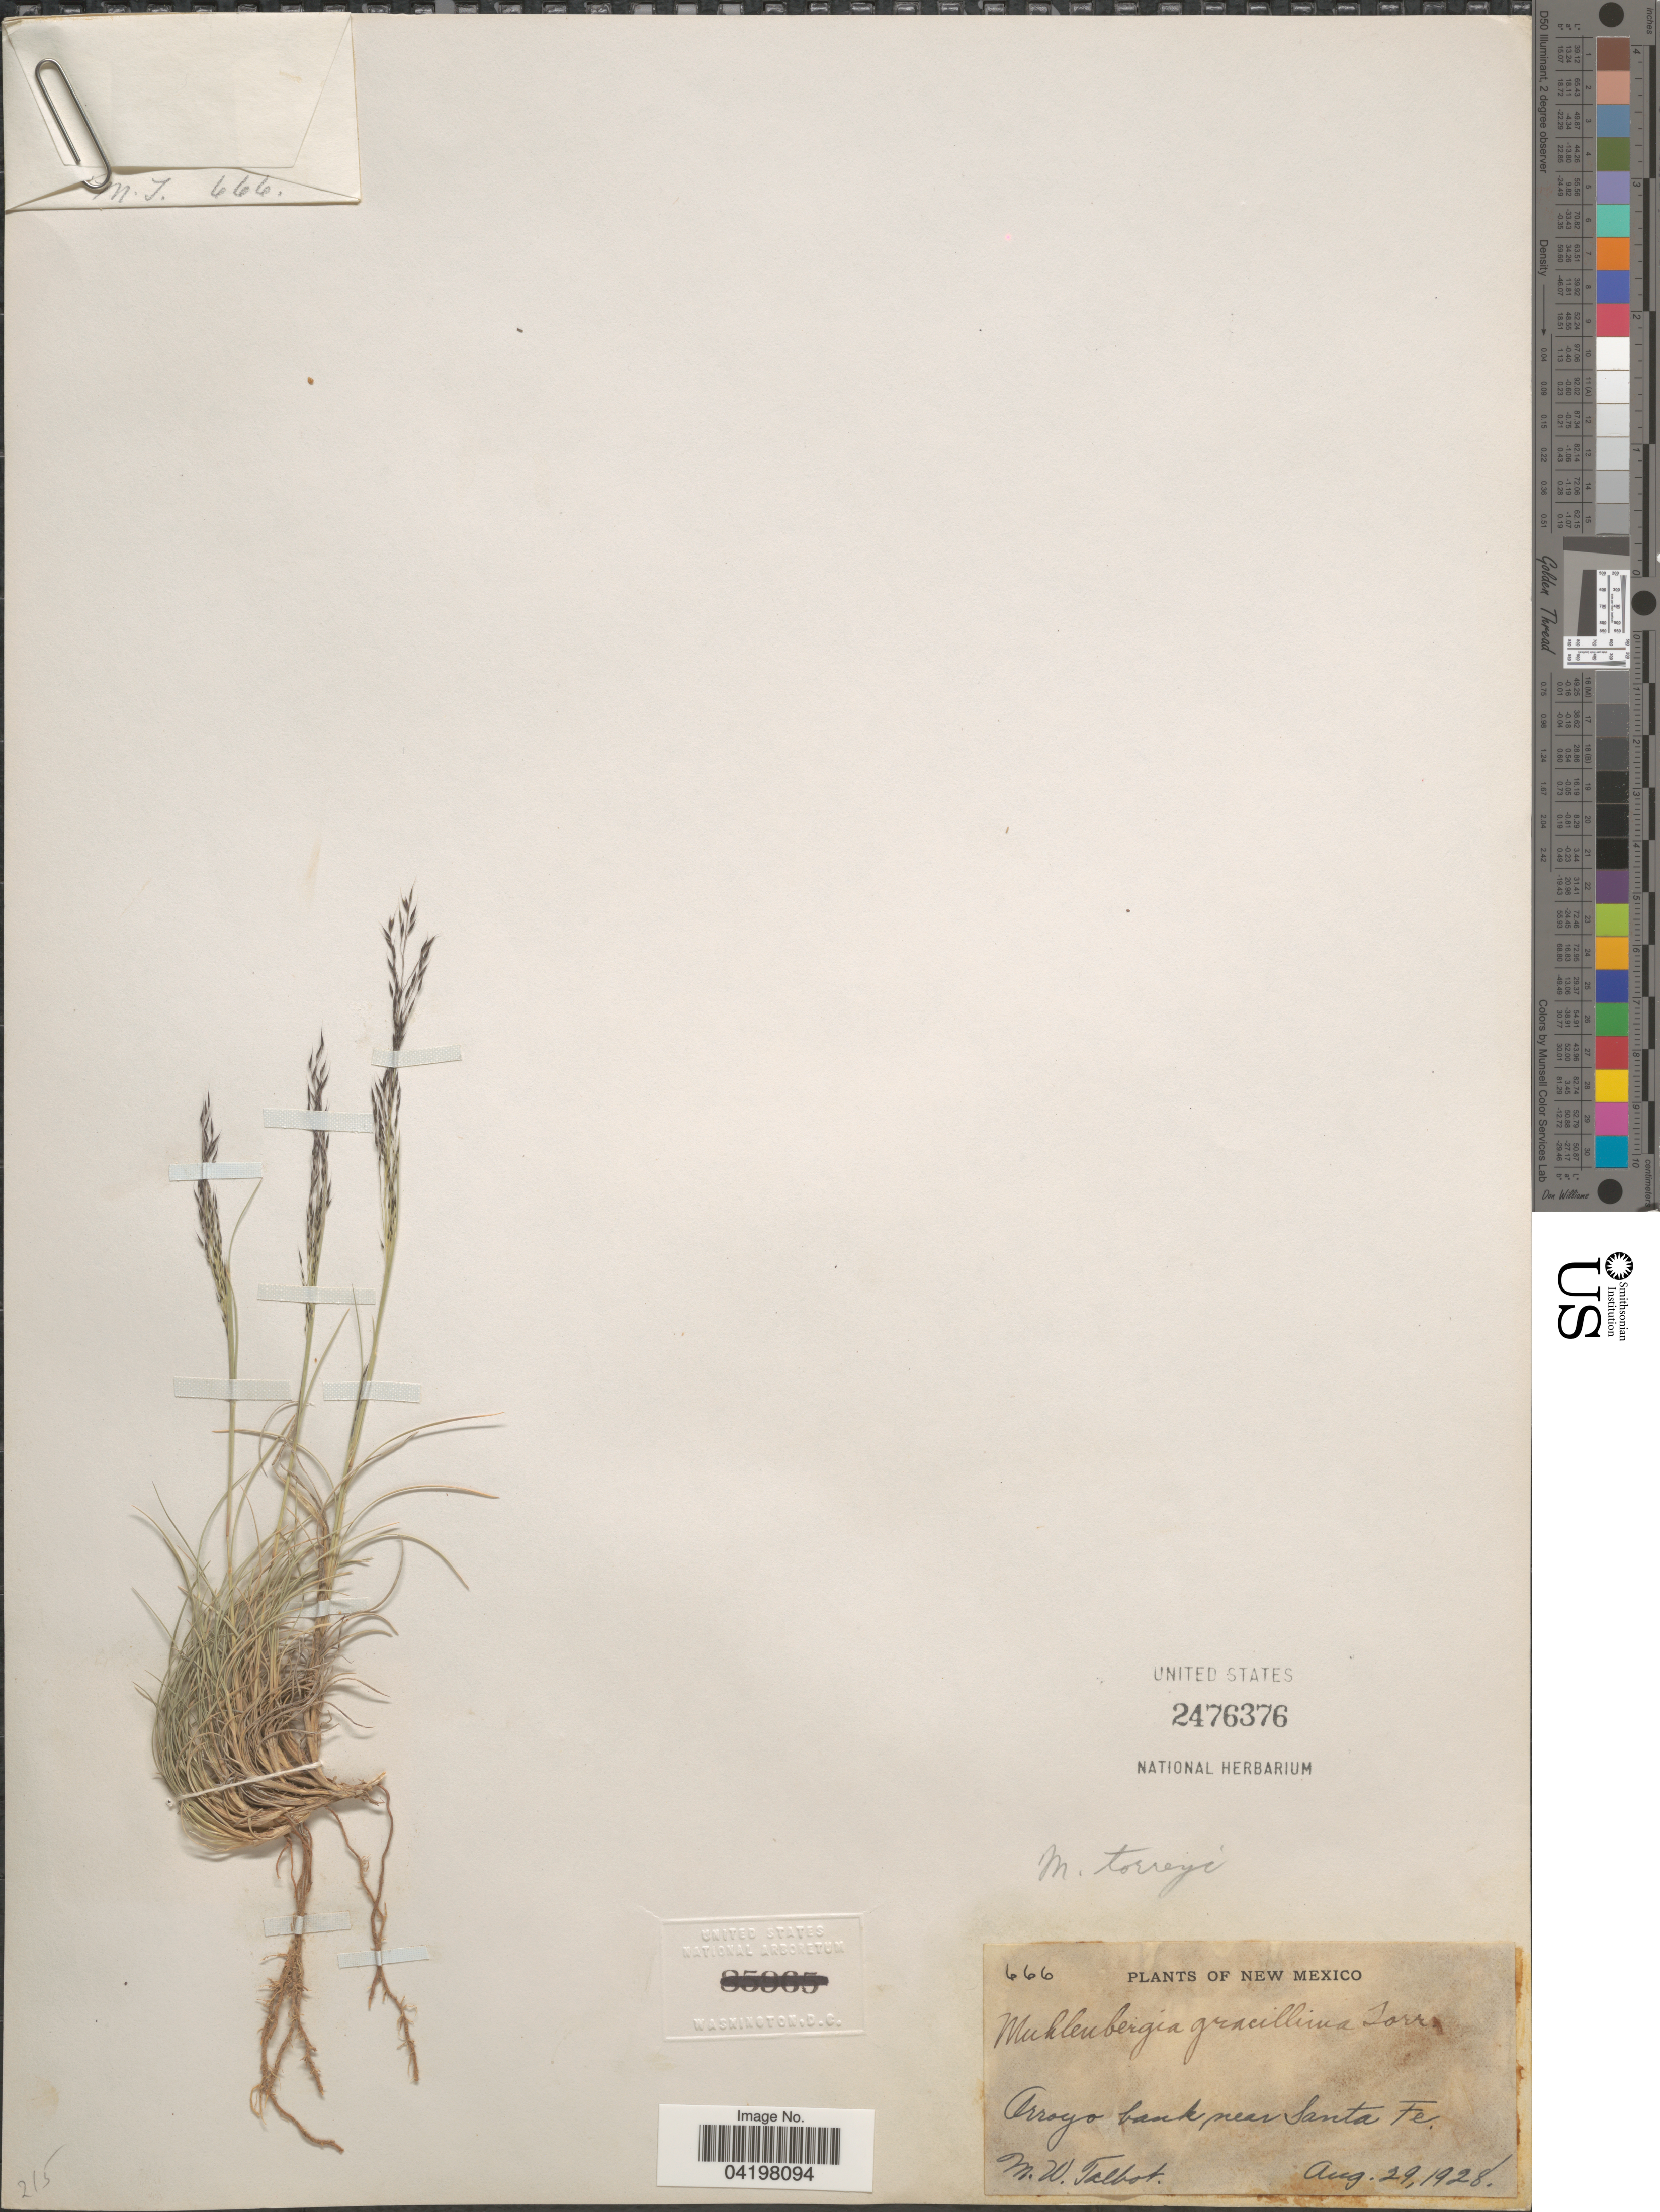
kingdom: Plantae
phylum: Tracheophyta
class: Liliopsida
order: Poales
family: Poaceae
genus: Muhlenbergia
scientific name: Muhlenbergia torreyi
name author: (Kunth) Hitchc. ex Bush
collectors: M. Talbot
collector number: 666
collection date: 1928-08-29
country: United States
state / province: New Mexico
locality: Arroyo bank near Santa Fe.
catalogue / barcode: US 2476376